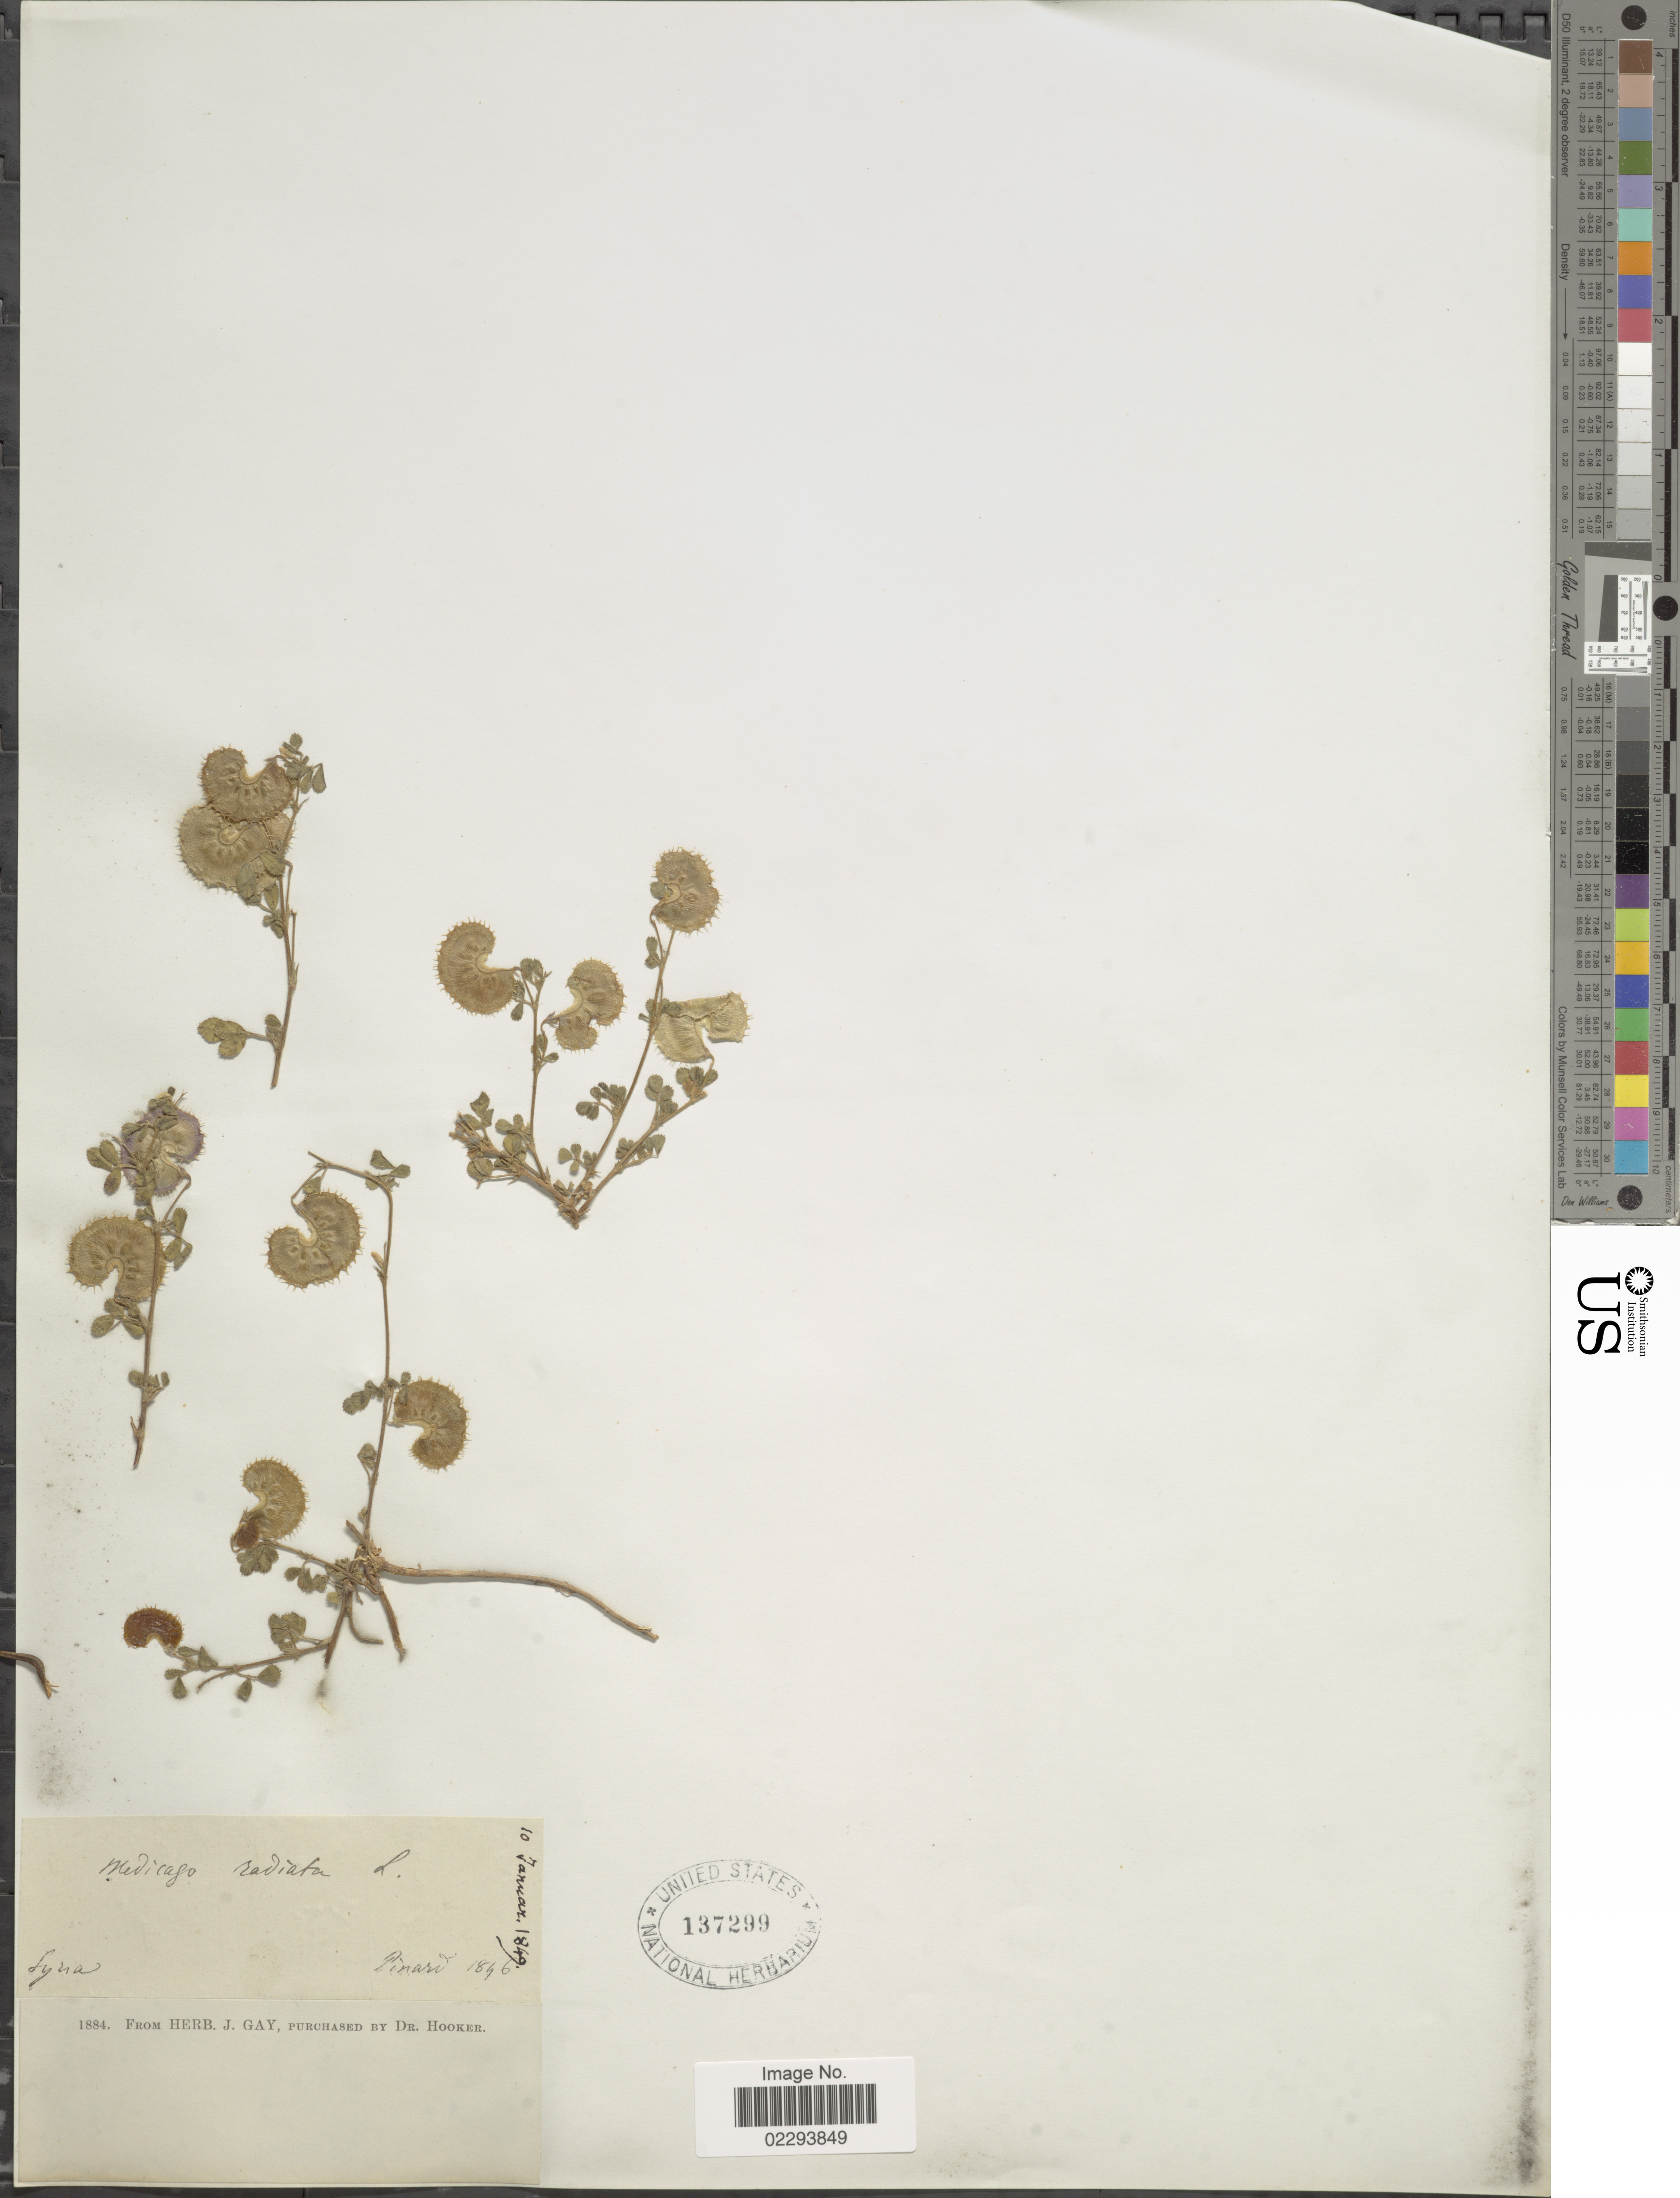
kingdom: Plantae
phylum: Tracheophyta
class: Magnoliopsida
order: Fabales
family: Fabaceae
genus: Medicago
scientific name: Medicago radiata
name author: L.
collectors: -. Pinard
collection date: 1849-01-10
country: Syria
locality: Syria.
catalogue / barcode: US 137299